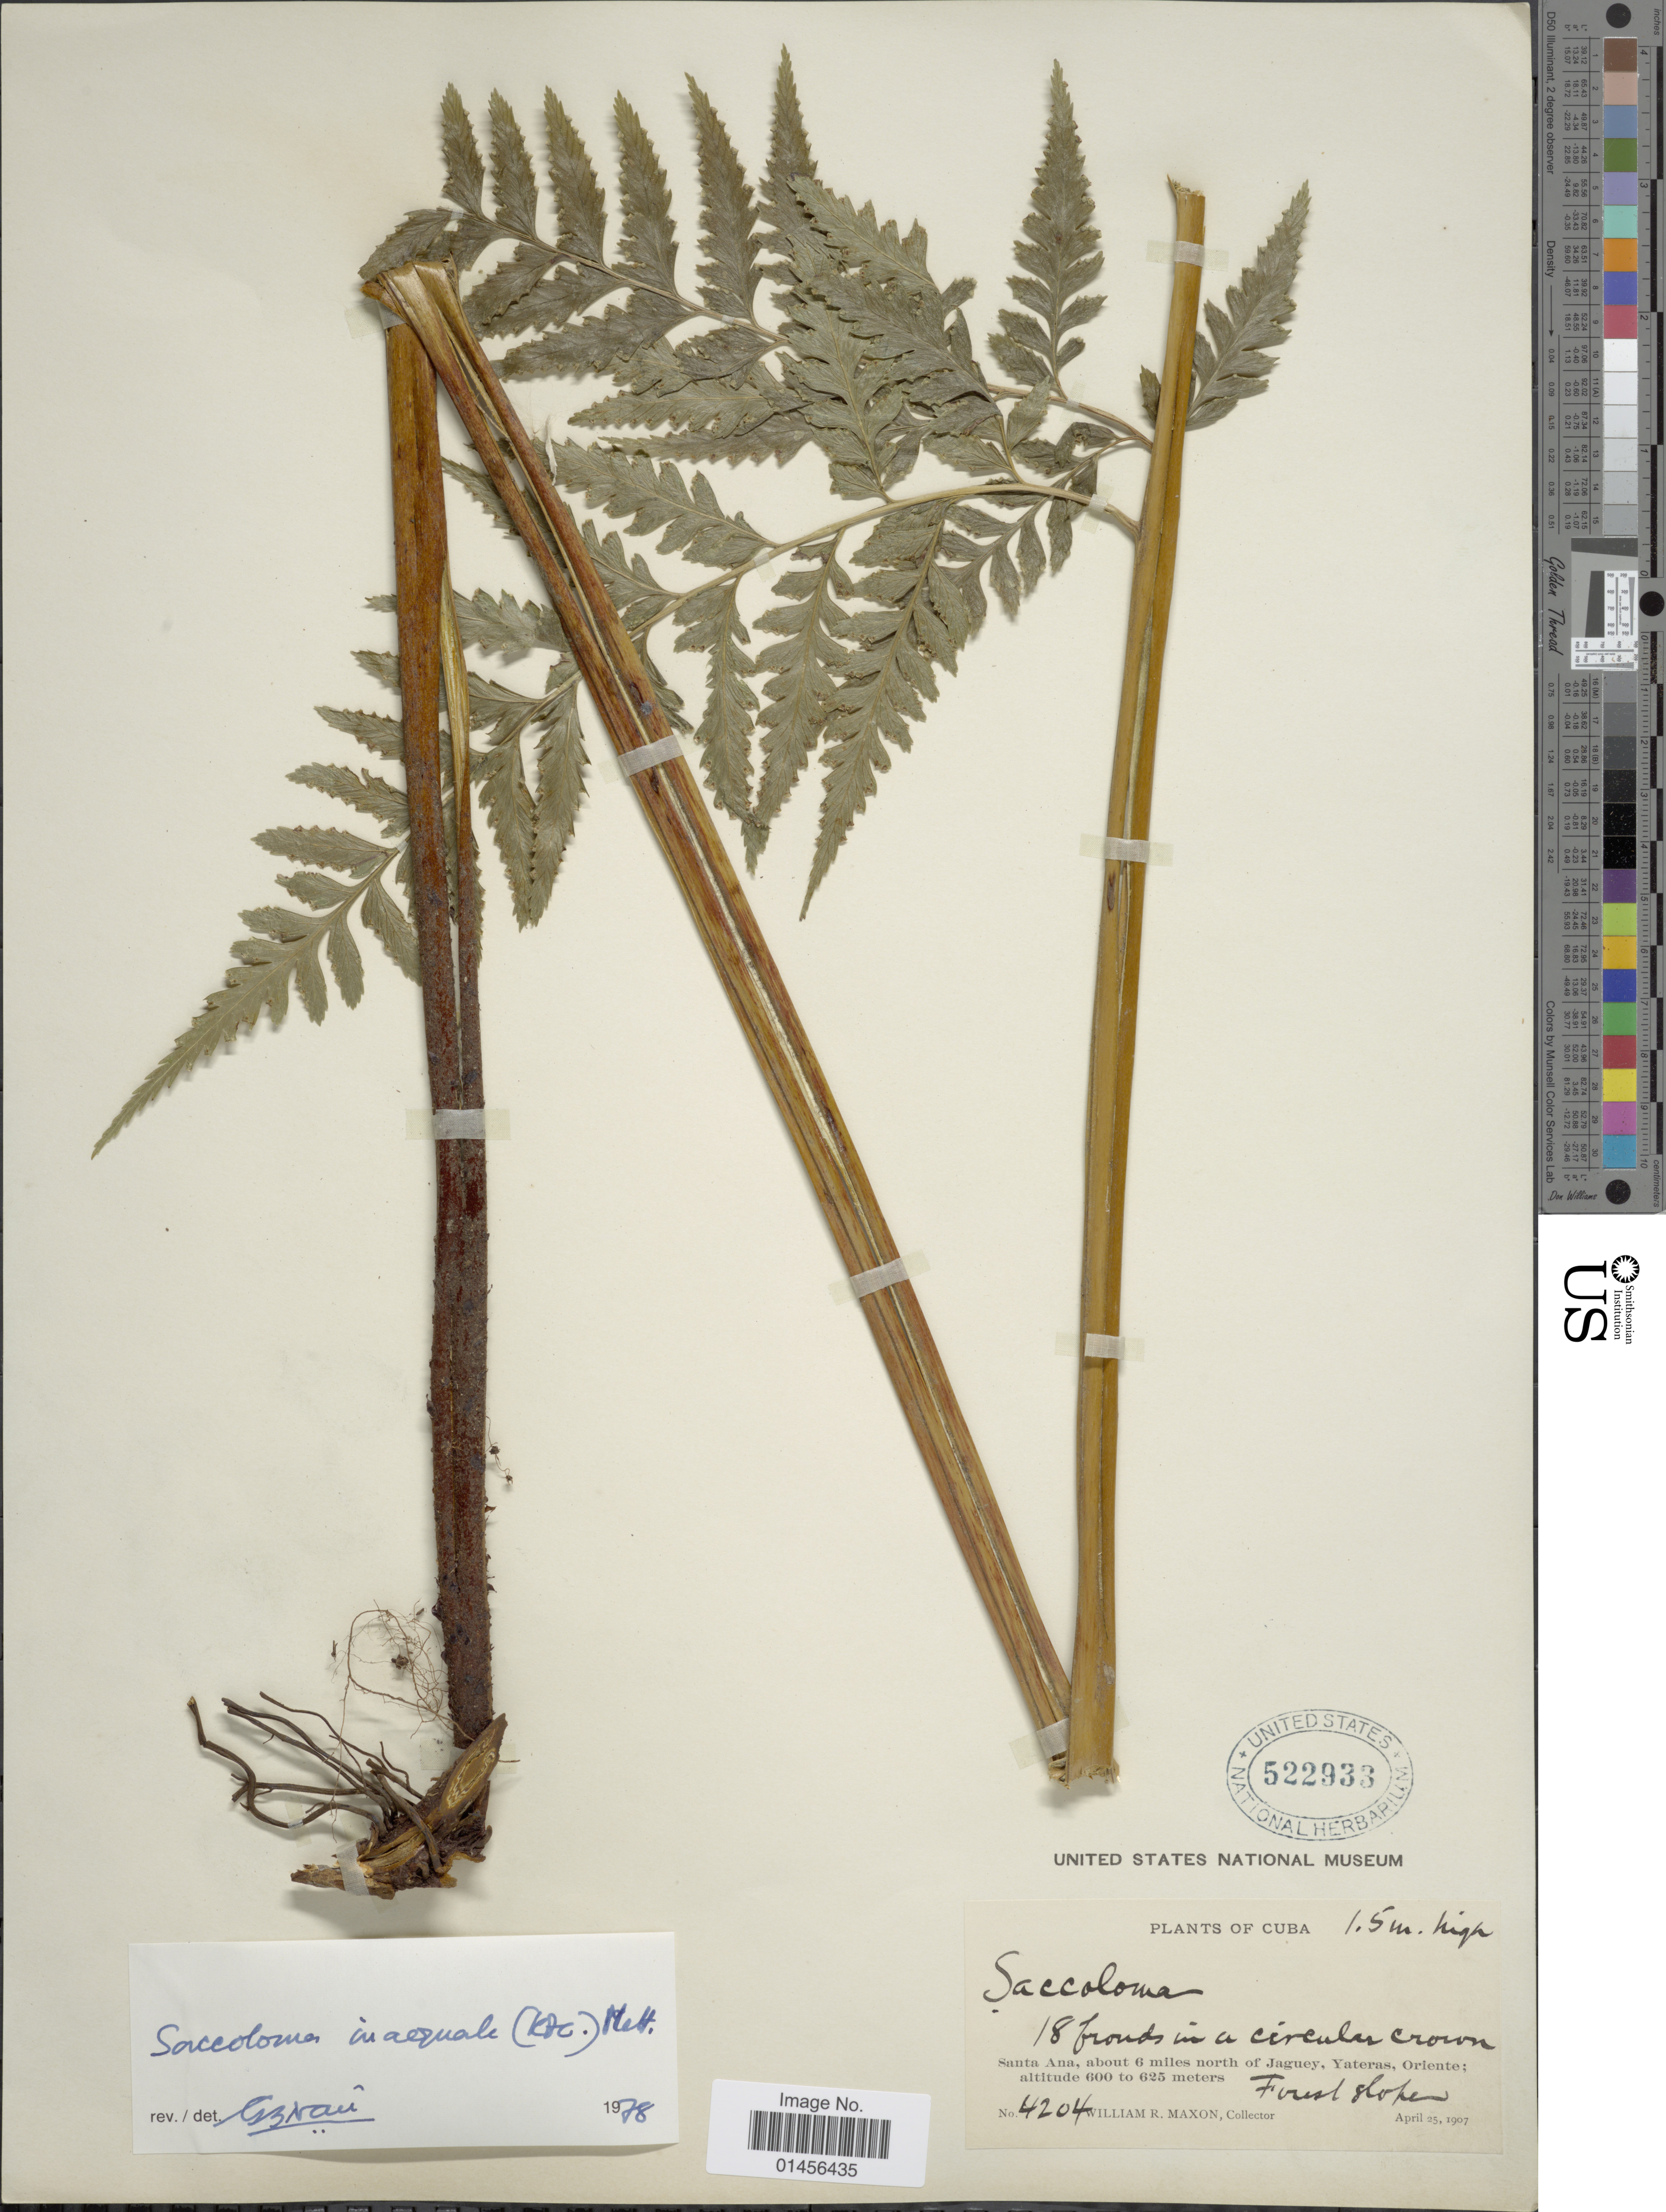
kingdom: Plantae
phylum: Tracheophyta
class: Polypodiopsida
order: Polypodiales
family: Saccolomataceae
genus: Saccoloma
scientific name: Saccoloma inaequale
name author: (Kunze) Mett.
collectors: W. R. Maxon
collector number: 4204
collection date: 1907-04-25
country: Cuba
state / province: Oriente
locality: Santa Ana, about 6 miles north of Jaguey, Yateras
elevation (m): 600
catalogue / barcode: US 522933